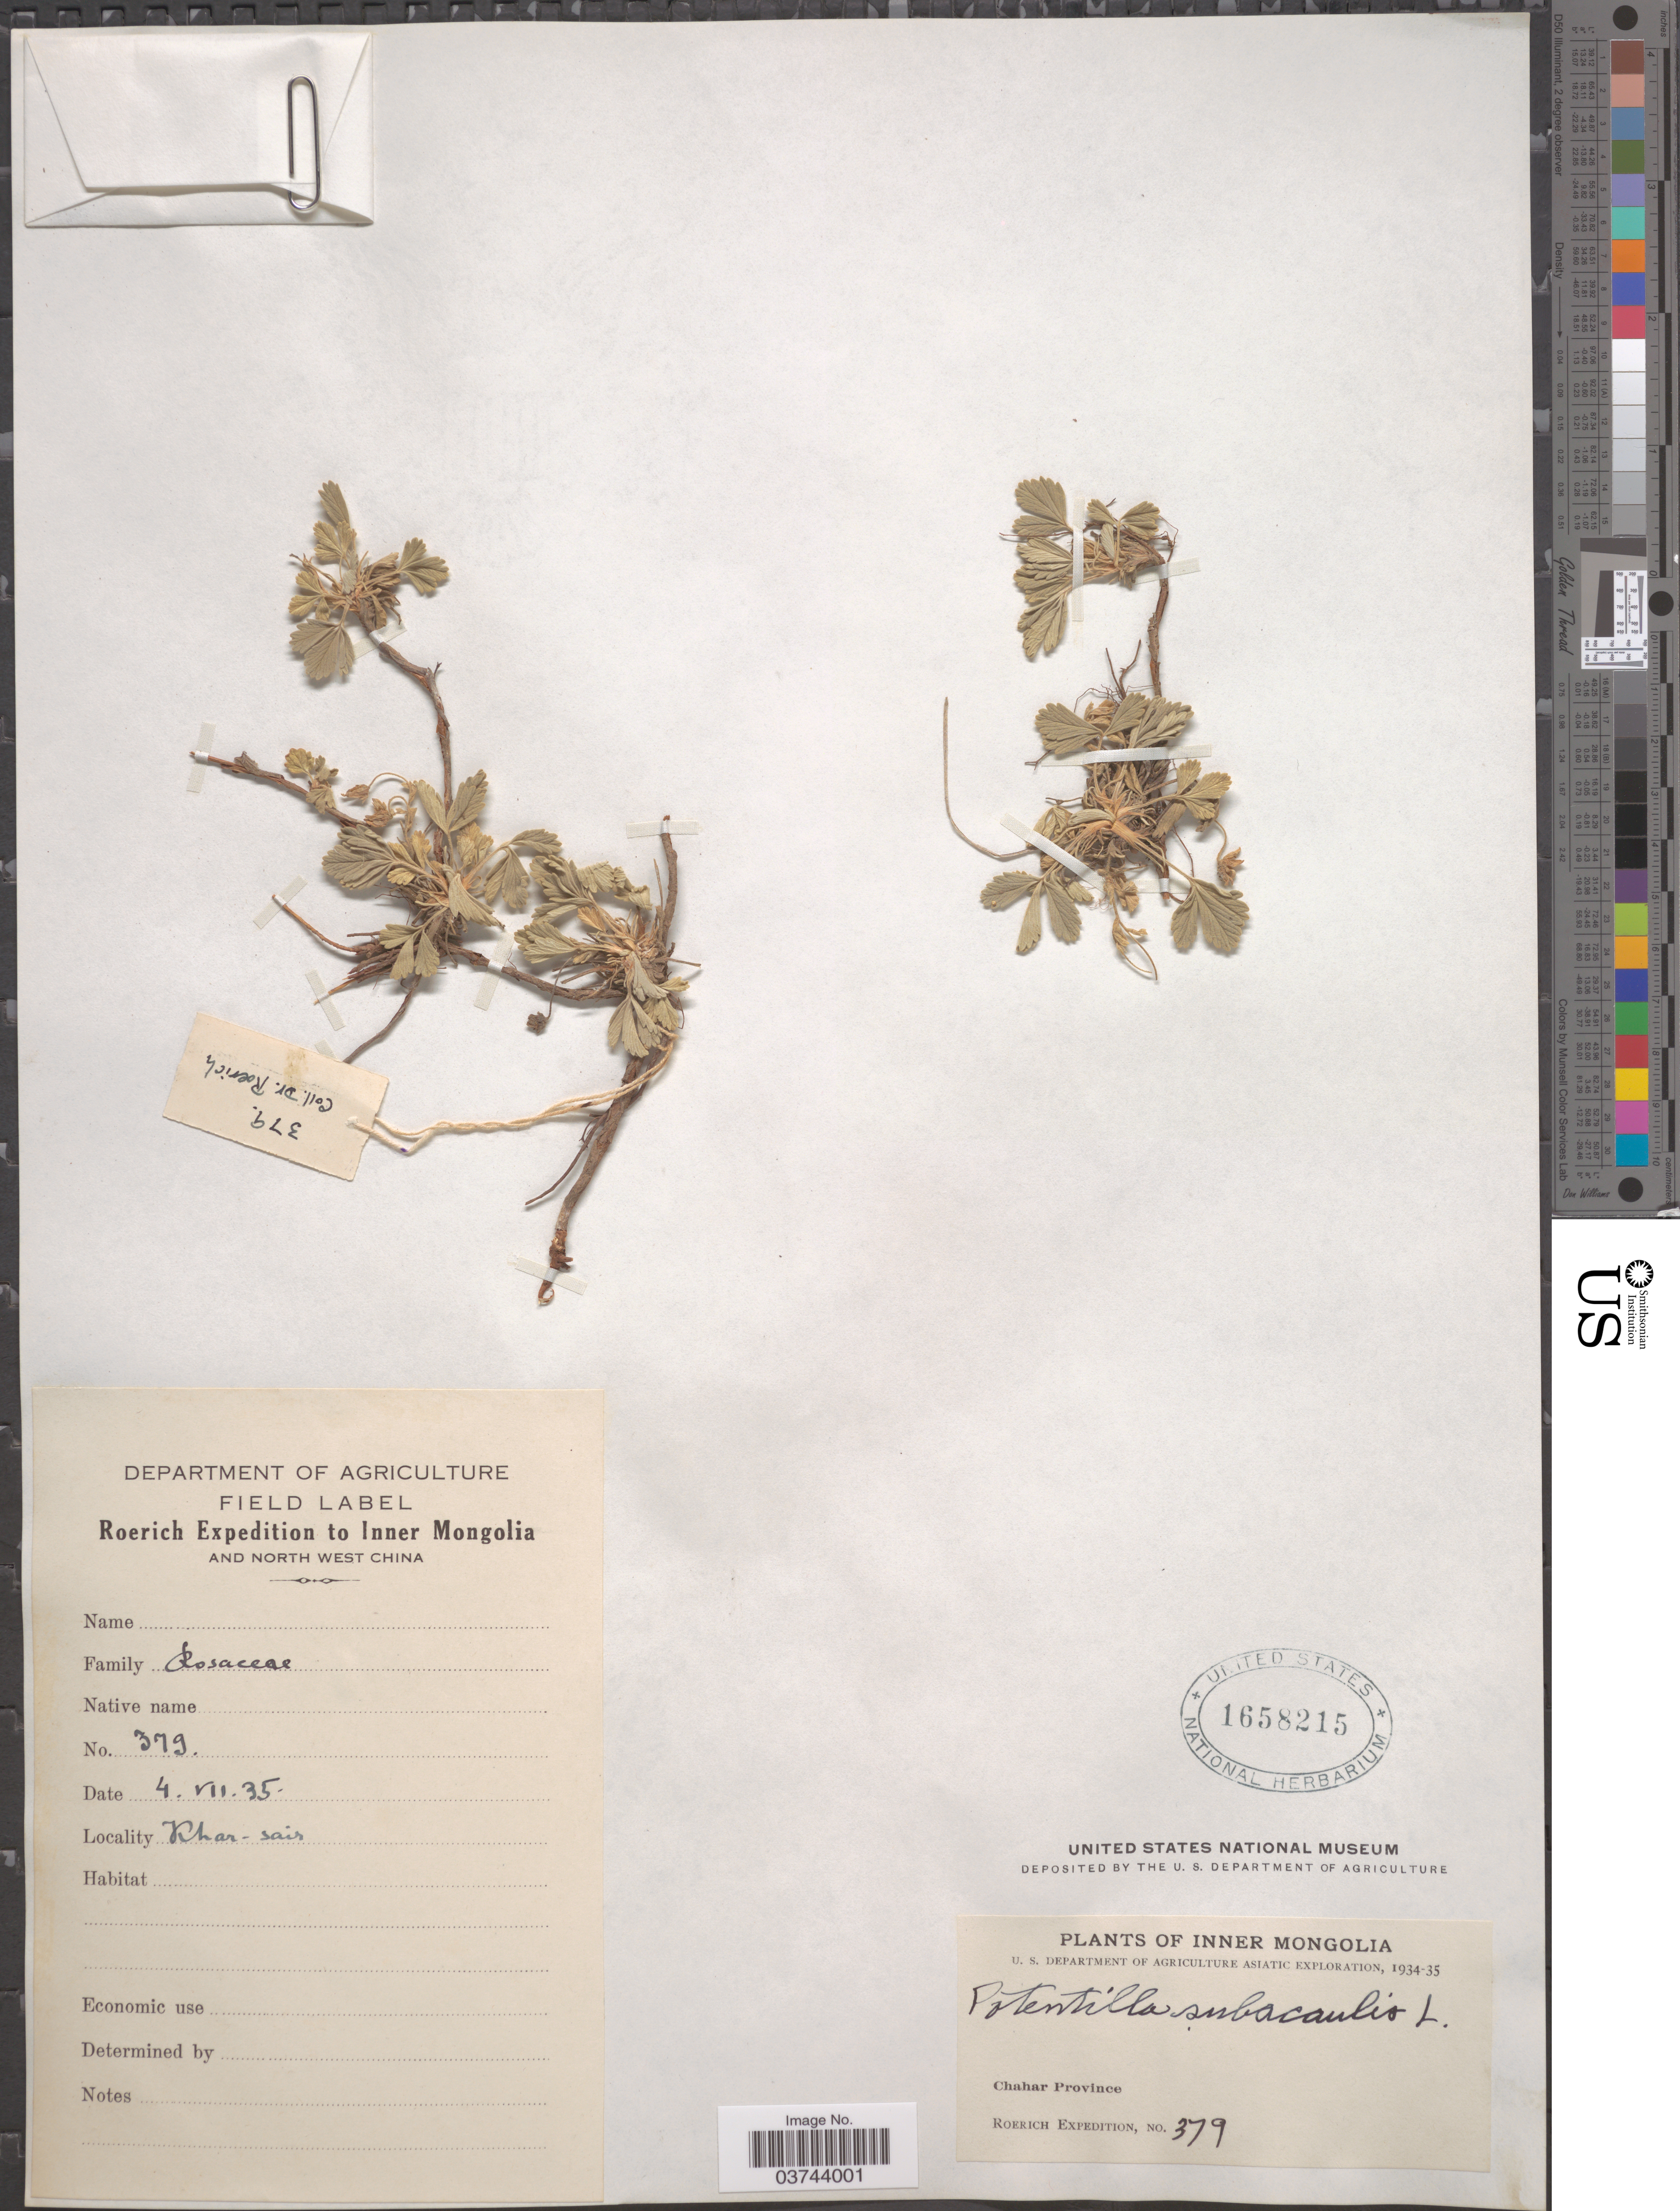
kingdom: Plantae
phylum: Tracheophyta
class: Magnoliopsida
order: Rosales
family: Rosaceae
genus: Potentilla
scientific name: Potentilla subacaulis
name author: L.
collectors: Roerich Expedition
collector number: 379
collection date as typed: Transcribed d/m/y: 4/7/35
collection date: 1935-07-04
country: China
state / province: Nei Monggol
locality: Inner Mongolia and North West China. Khar-sair. Chahar Province.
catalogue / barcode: US 1658215